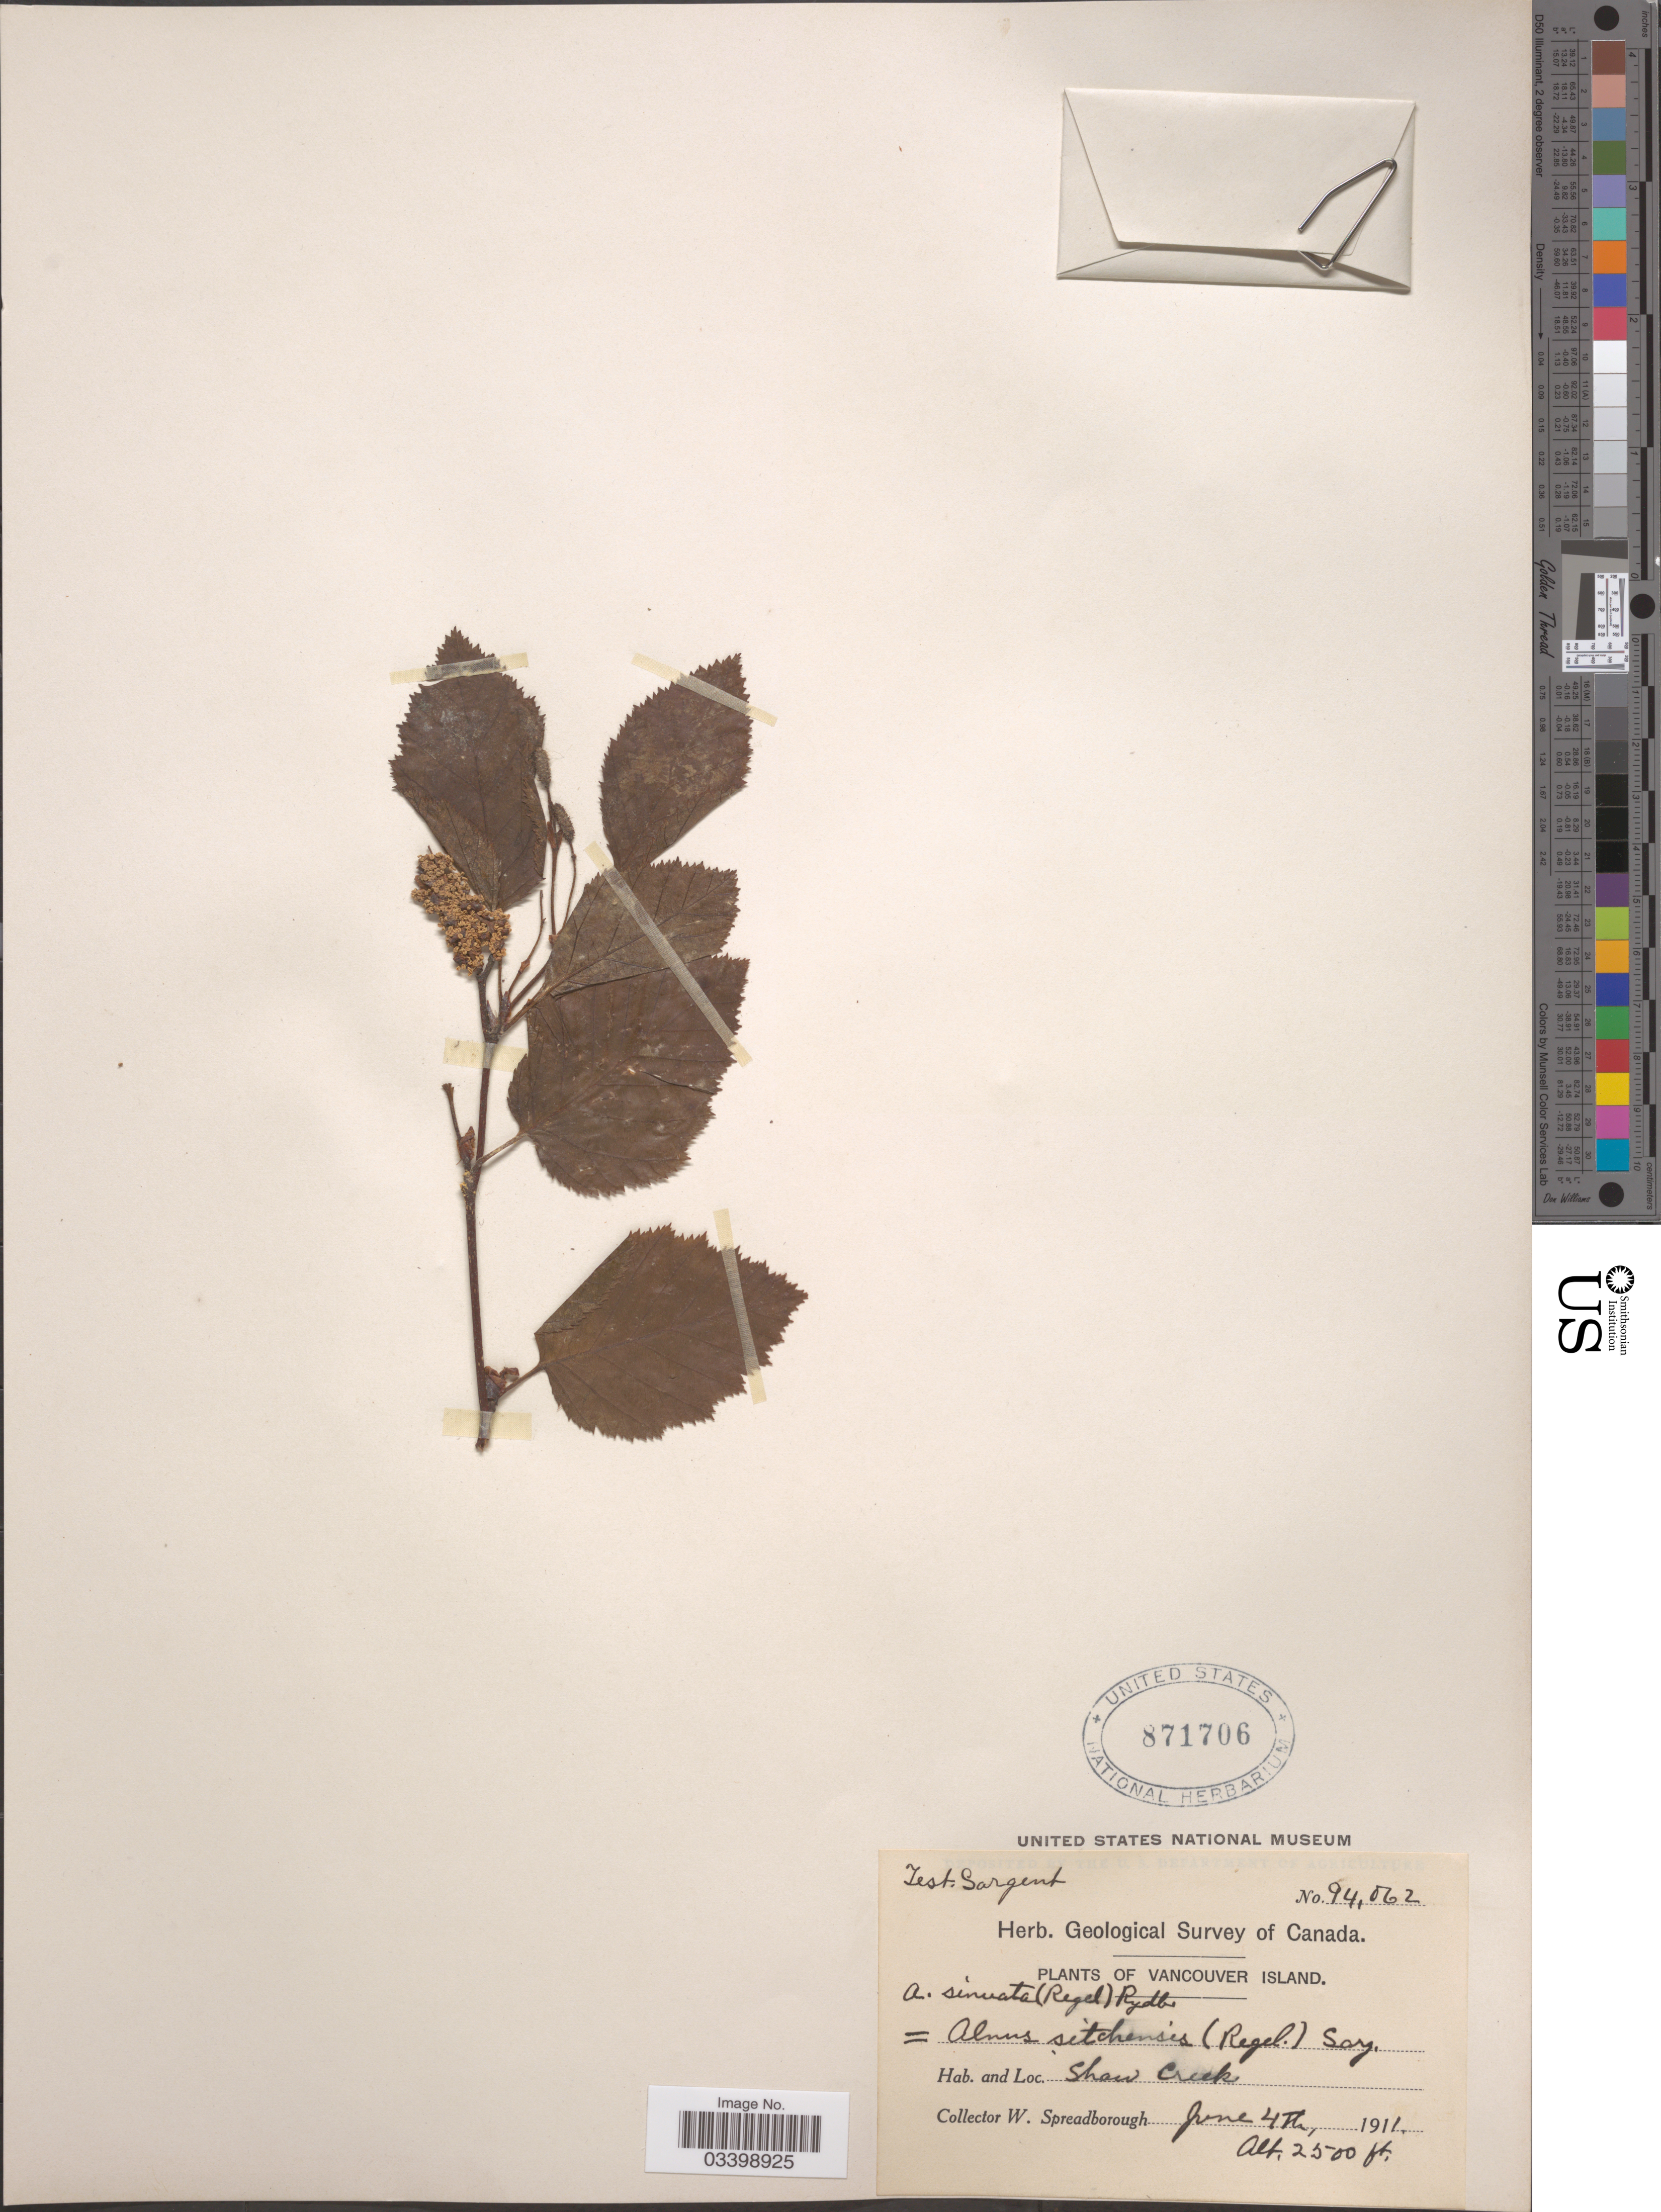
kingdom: Plantae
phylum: Tracheophyta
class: Magnoliopsida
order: Fagales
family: Betulaceae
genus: Alnus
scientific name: Alnus viridis subsp. sinuata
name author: Regel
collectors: W. Spreadborough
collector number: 94062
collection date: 1911-06-04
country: Canada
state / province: British Columbia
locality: Vancouver Island. Shaw Creek.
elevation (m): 762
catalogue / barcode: US 871706